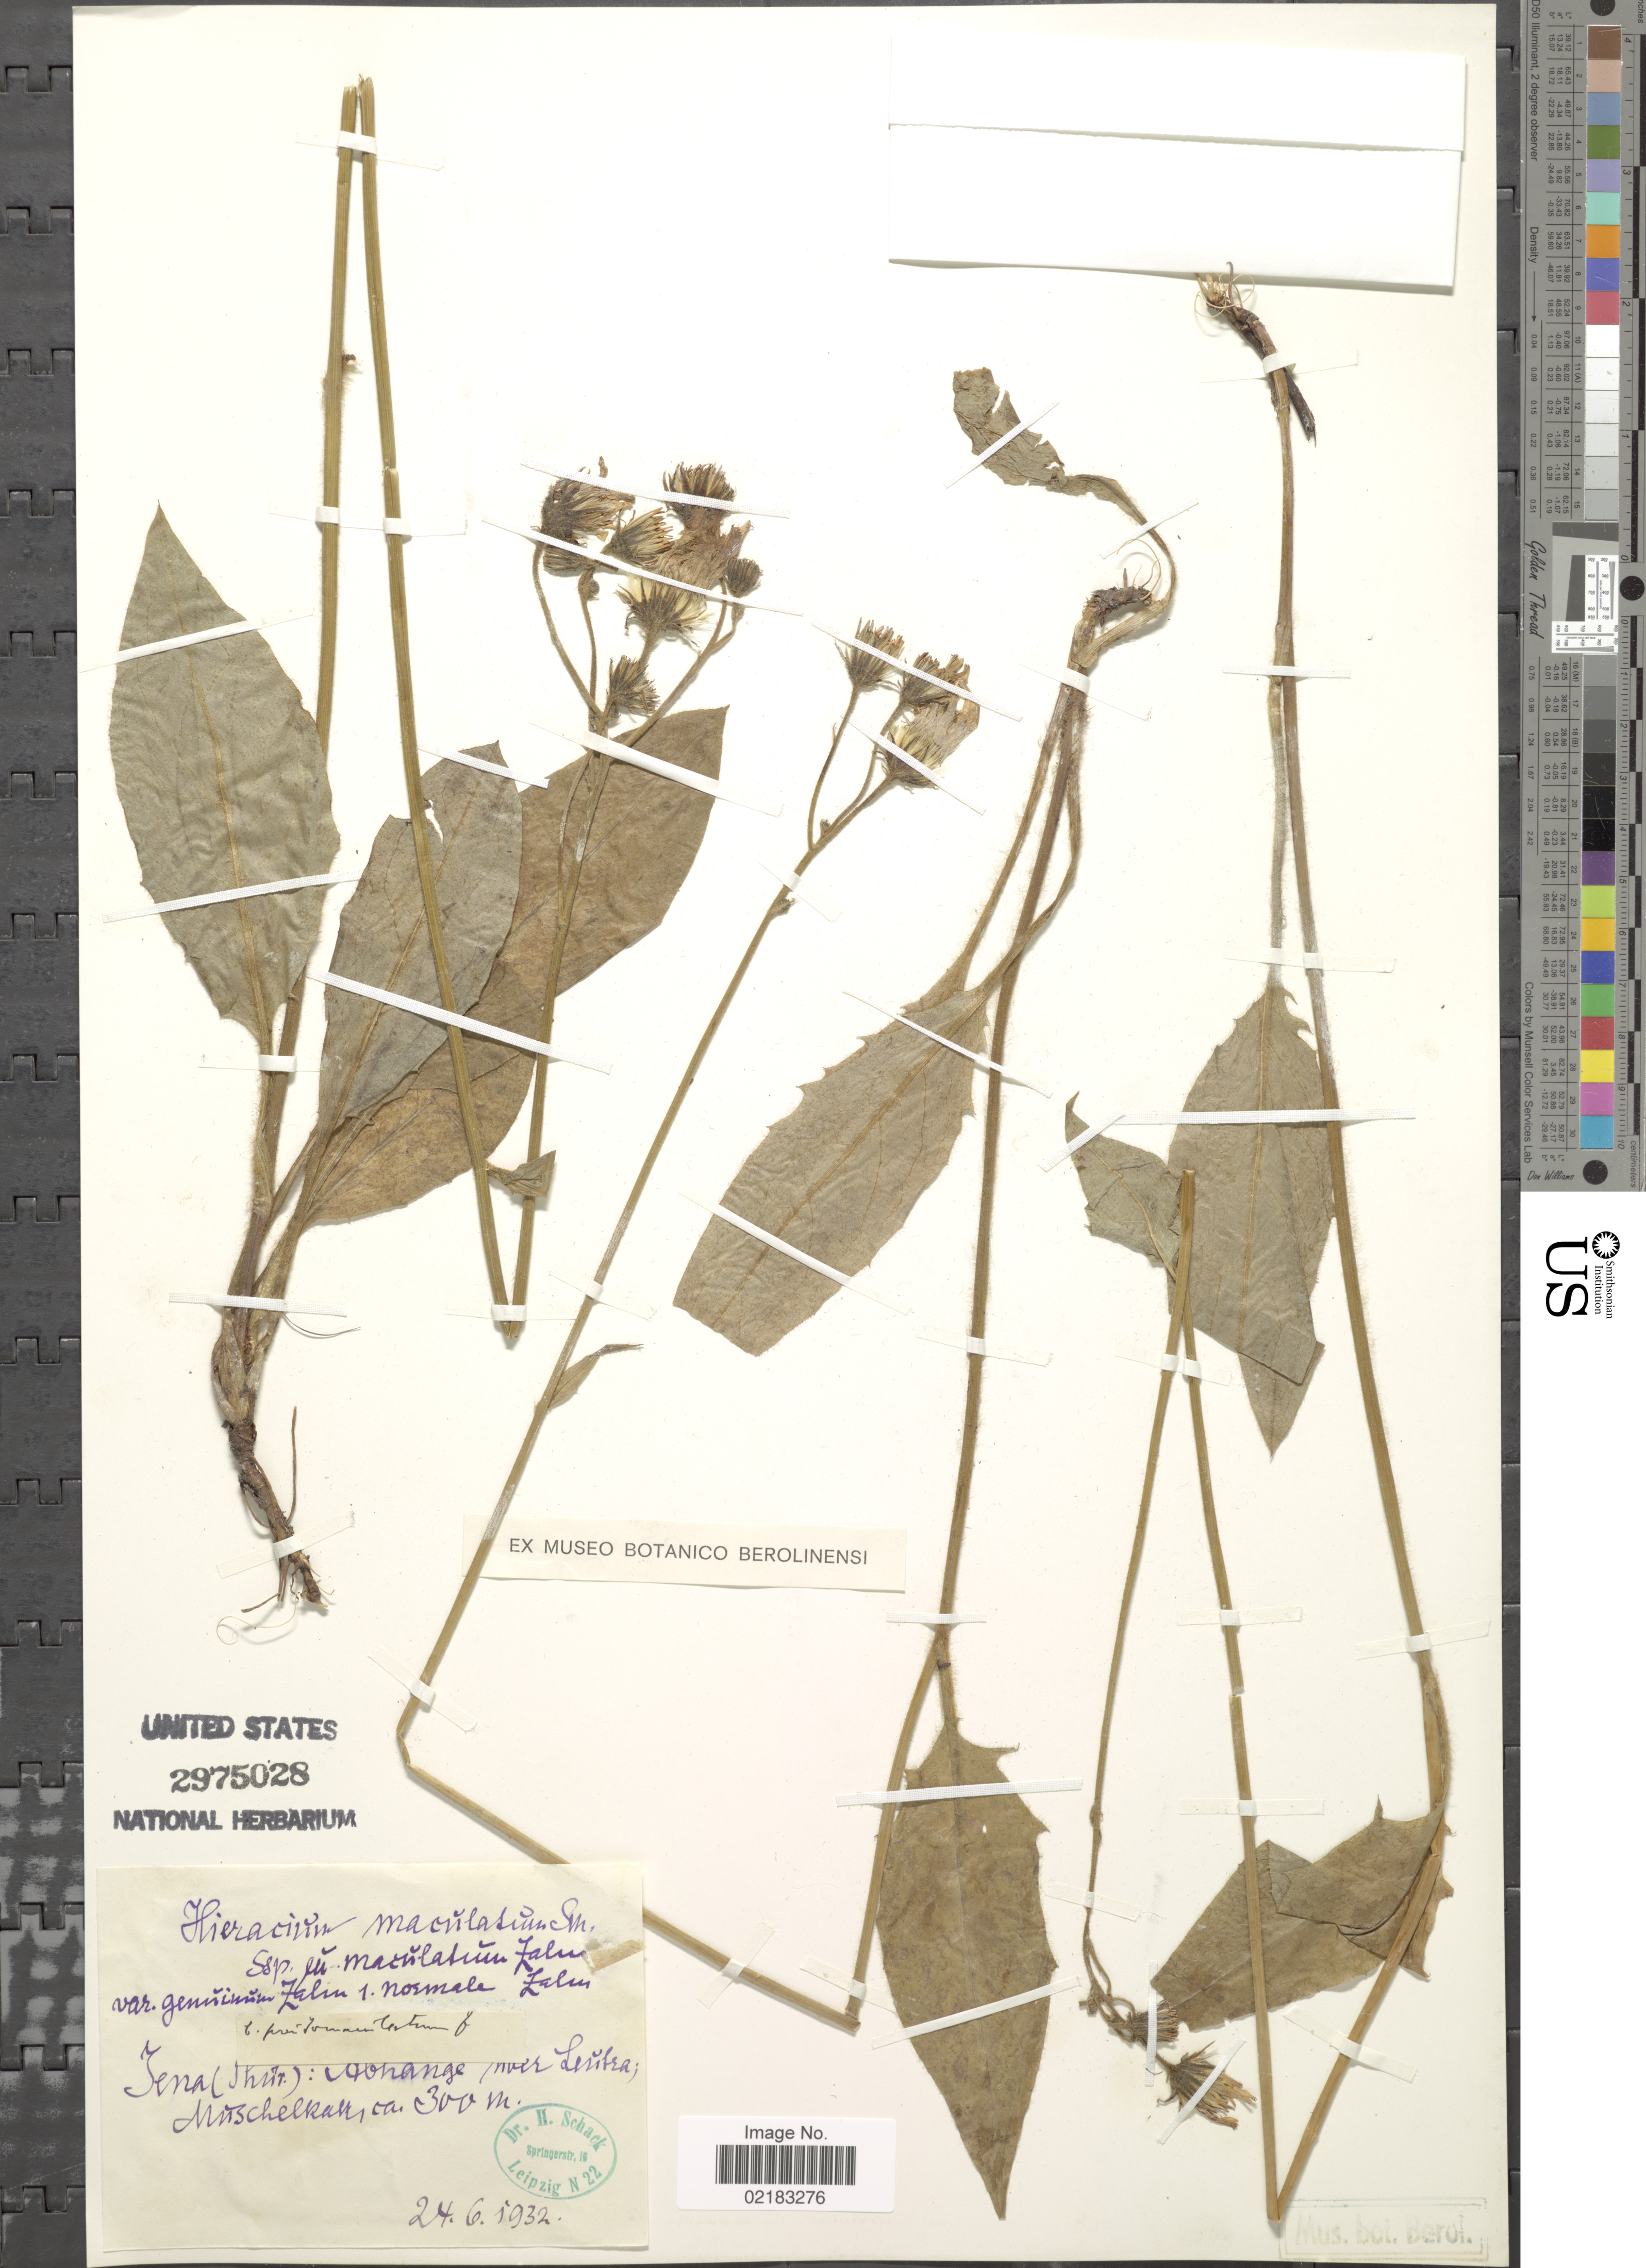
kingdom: Plantae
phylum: Tracheophyta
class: Magnoliopsida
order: Asterales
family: Asteraceae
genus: Hieracium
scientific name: Hieracium maculatum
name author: Schrank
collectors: H. Schack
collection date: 1932-06-24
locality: Ienal (Shur) : Abhange near Lesitra; Mnschelkar [interpreted]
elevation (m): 300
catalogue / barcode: US 2975028